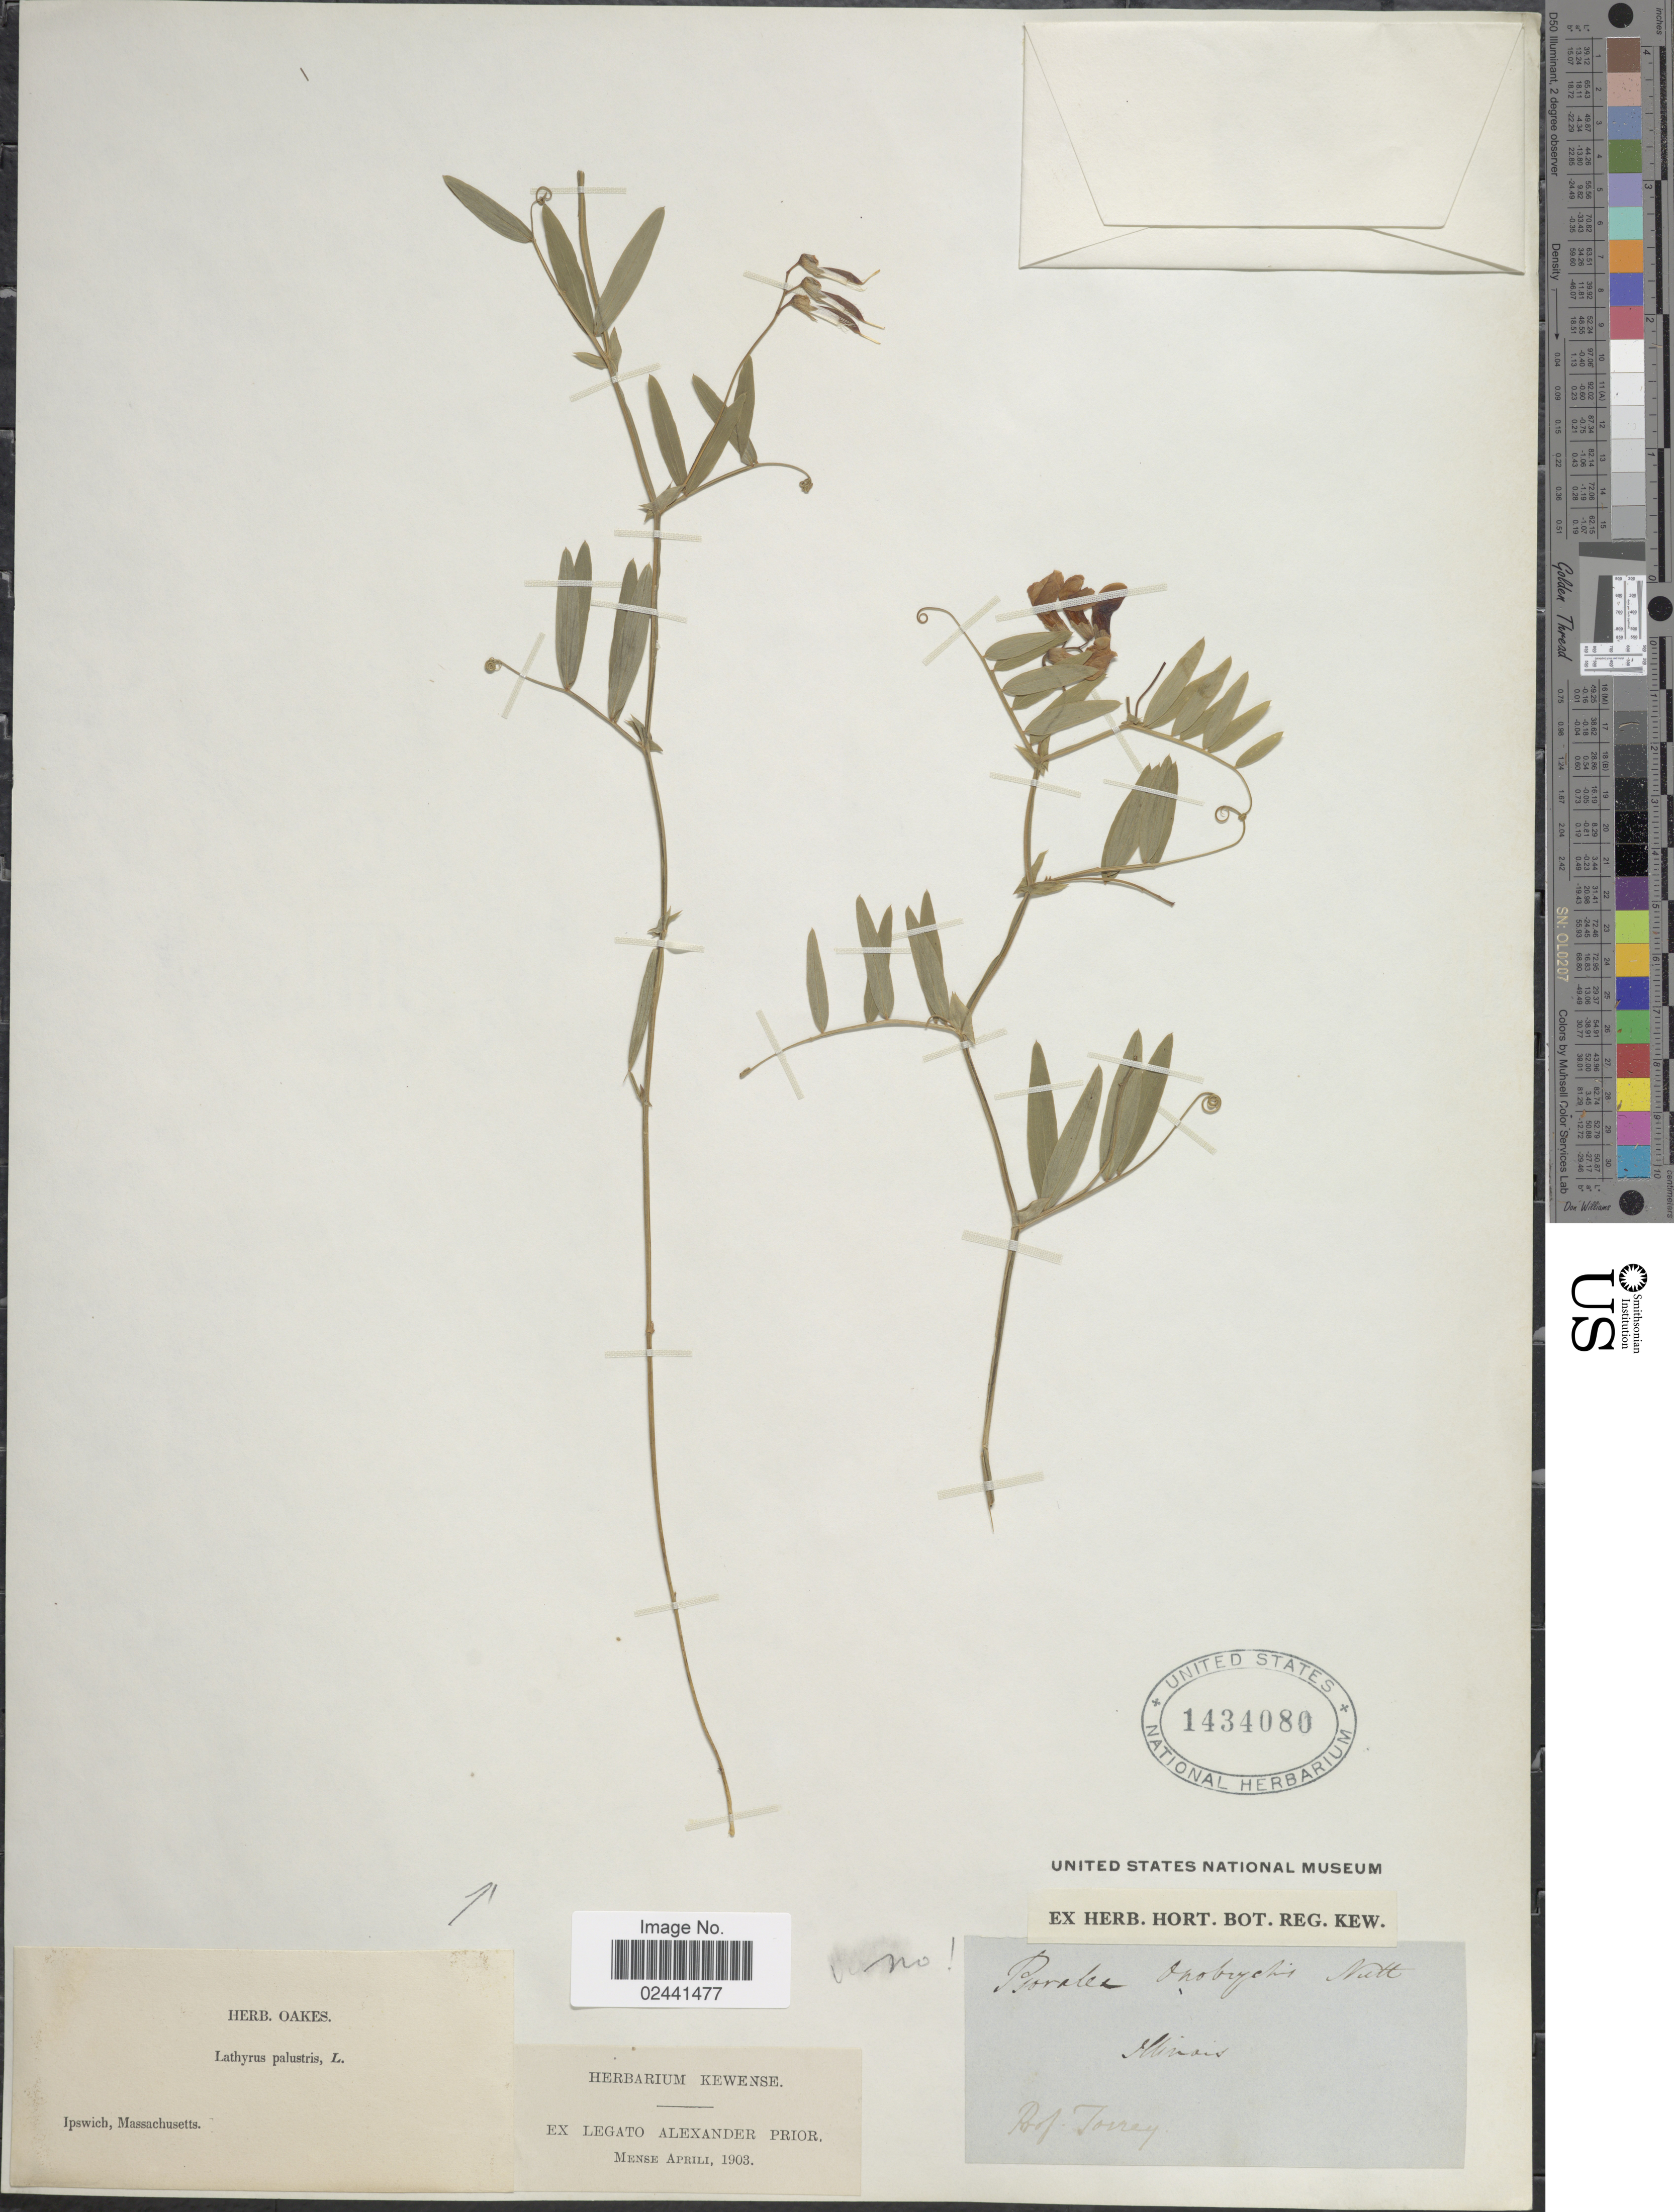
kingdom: Plantae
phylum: Tracheophyta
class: Magnoliopsida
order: Fabales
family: Fabaceae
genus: Lathyrus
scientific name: Lathyrus palustris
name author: L.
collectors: ex herb. Oakes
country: United States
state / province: Massachusetts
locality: Ipswich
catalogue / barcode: US 1434080